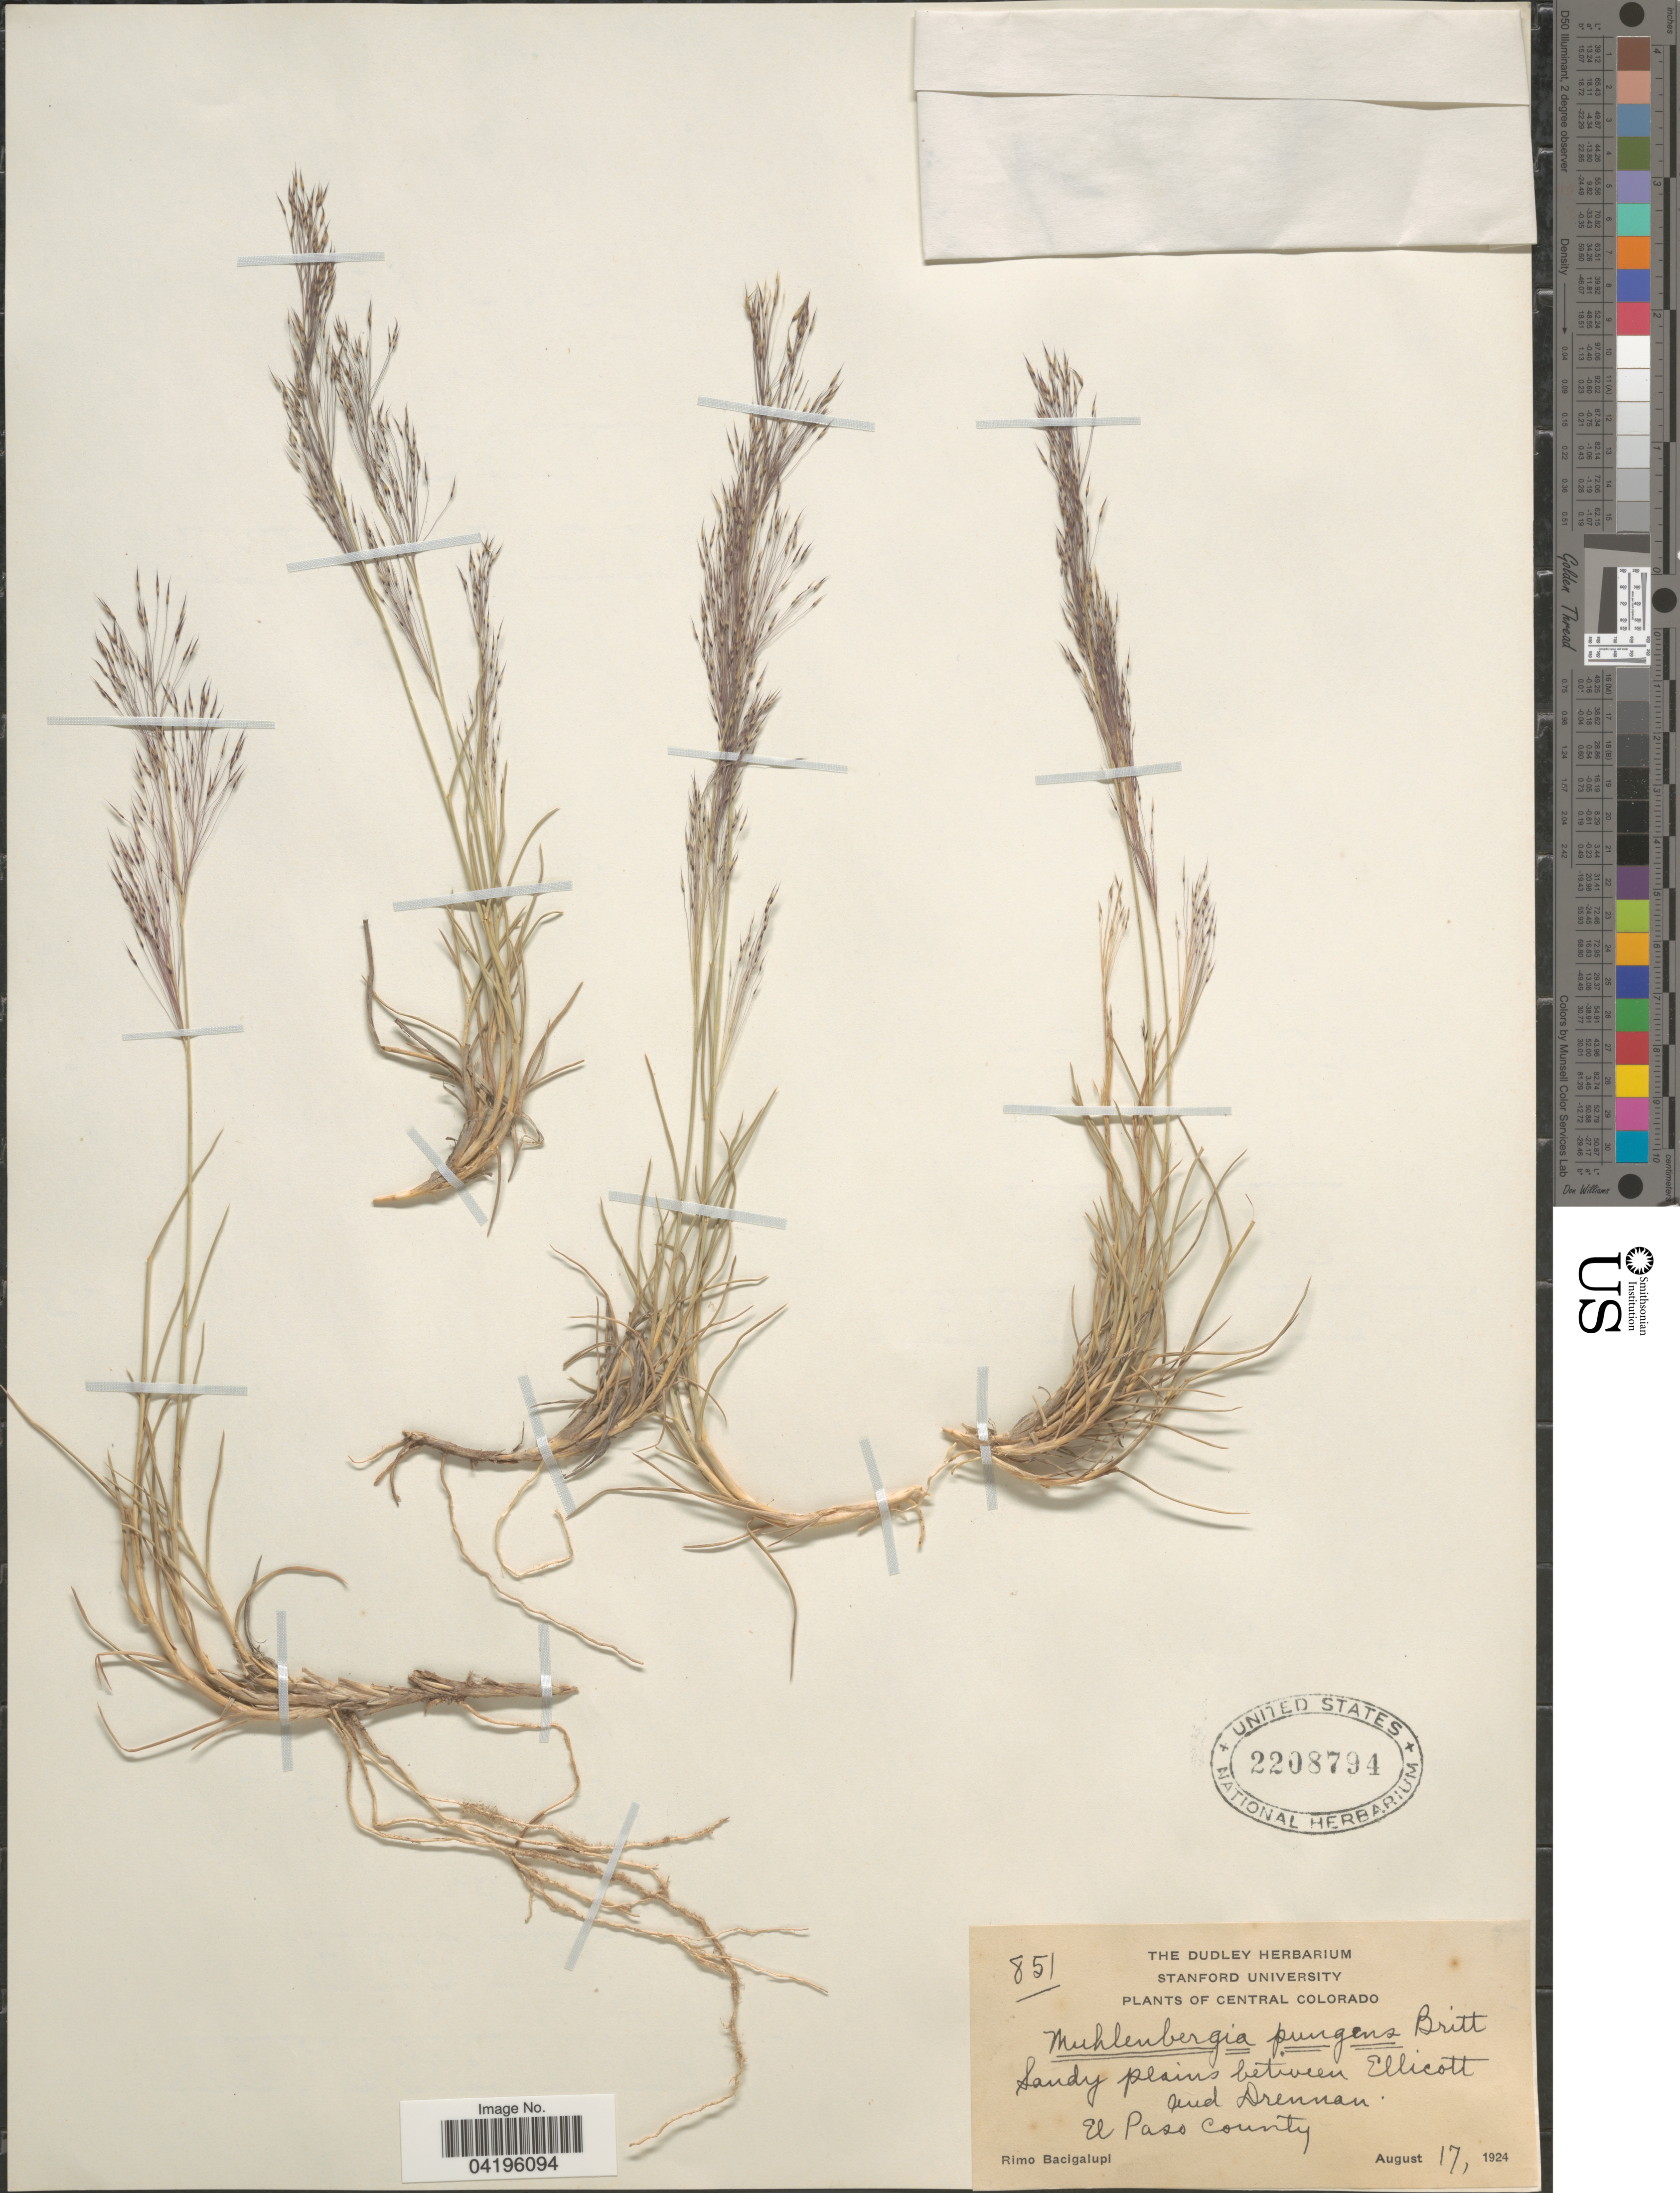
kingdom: Plantae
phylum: Tracheophyta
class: Liliopsida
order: Poales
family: Poaceae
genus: Muhlenbergia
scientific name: Muhlenbergia pungens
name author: Thurb. ex A. Gray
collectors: R. Bacigalupi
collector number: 851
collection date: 1924-08-17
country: United States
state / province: Colorado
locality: Central Colorado. Sandy plains between Ellicott and Drennan. El Paso County.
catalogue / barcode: US 2208794